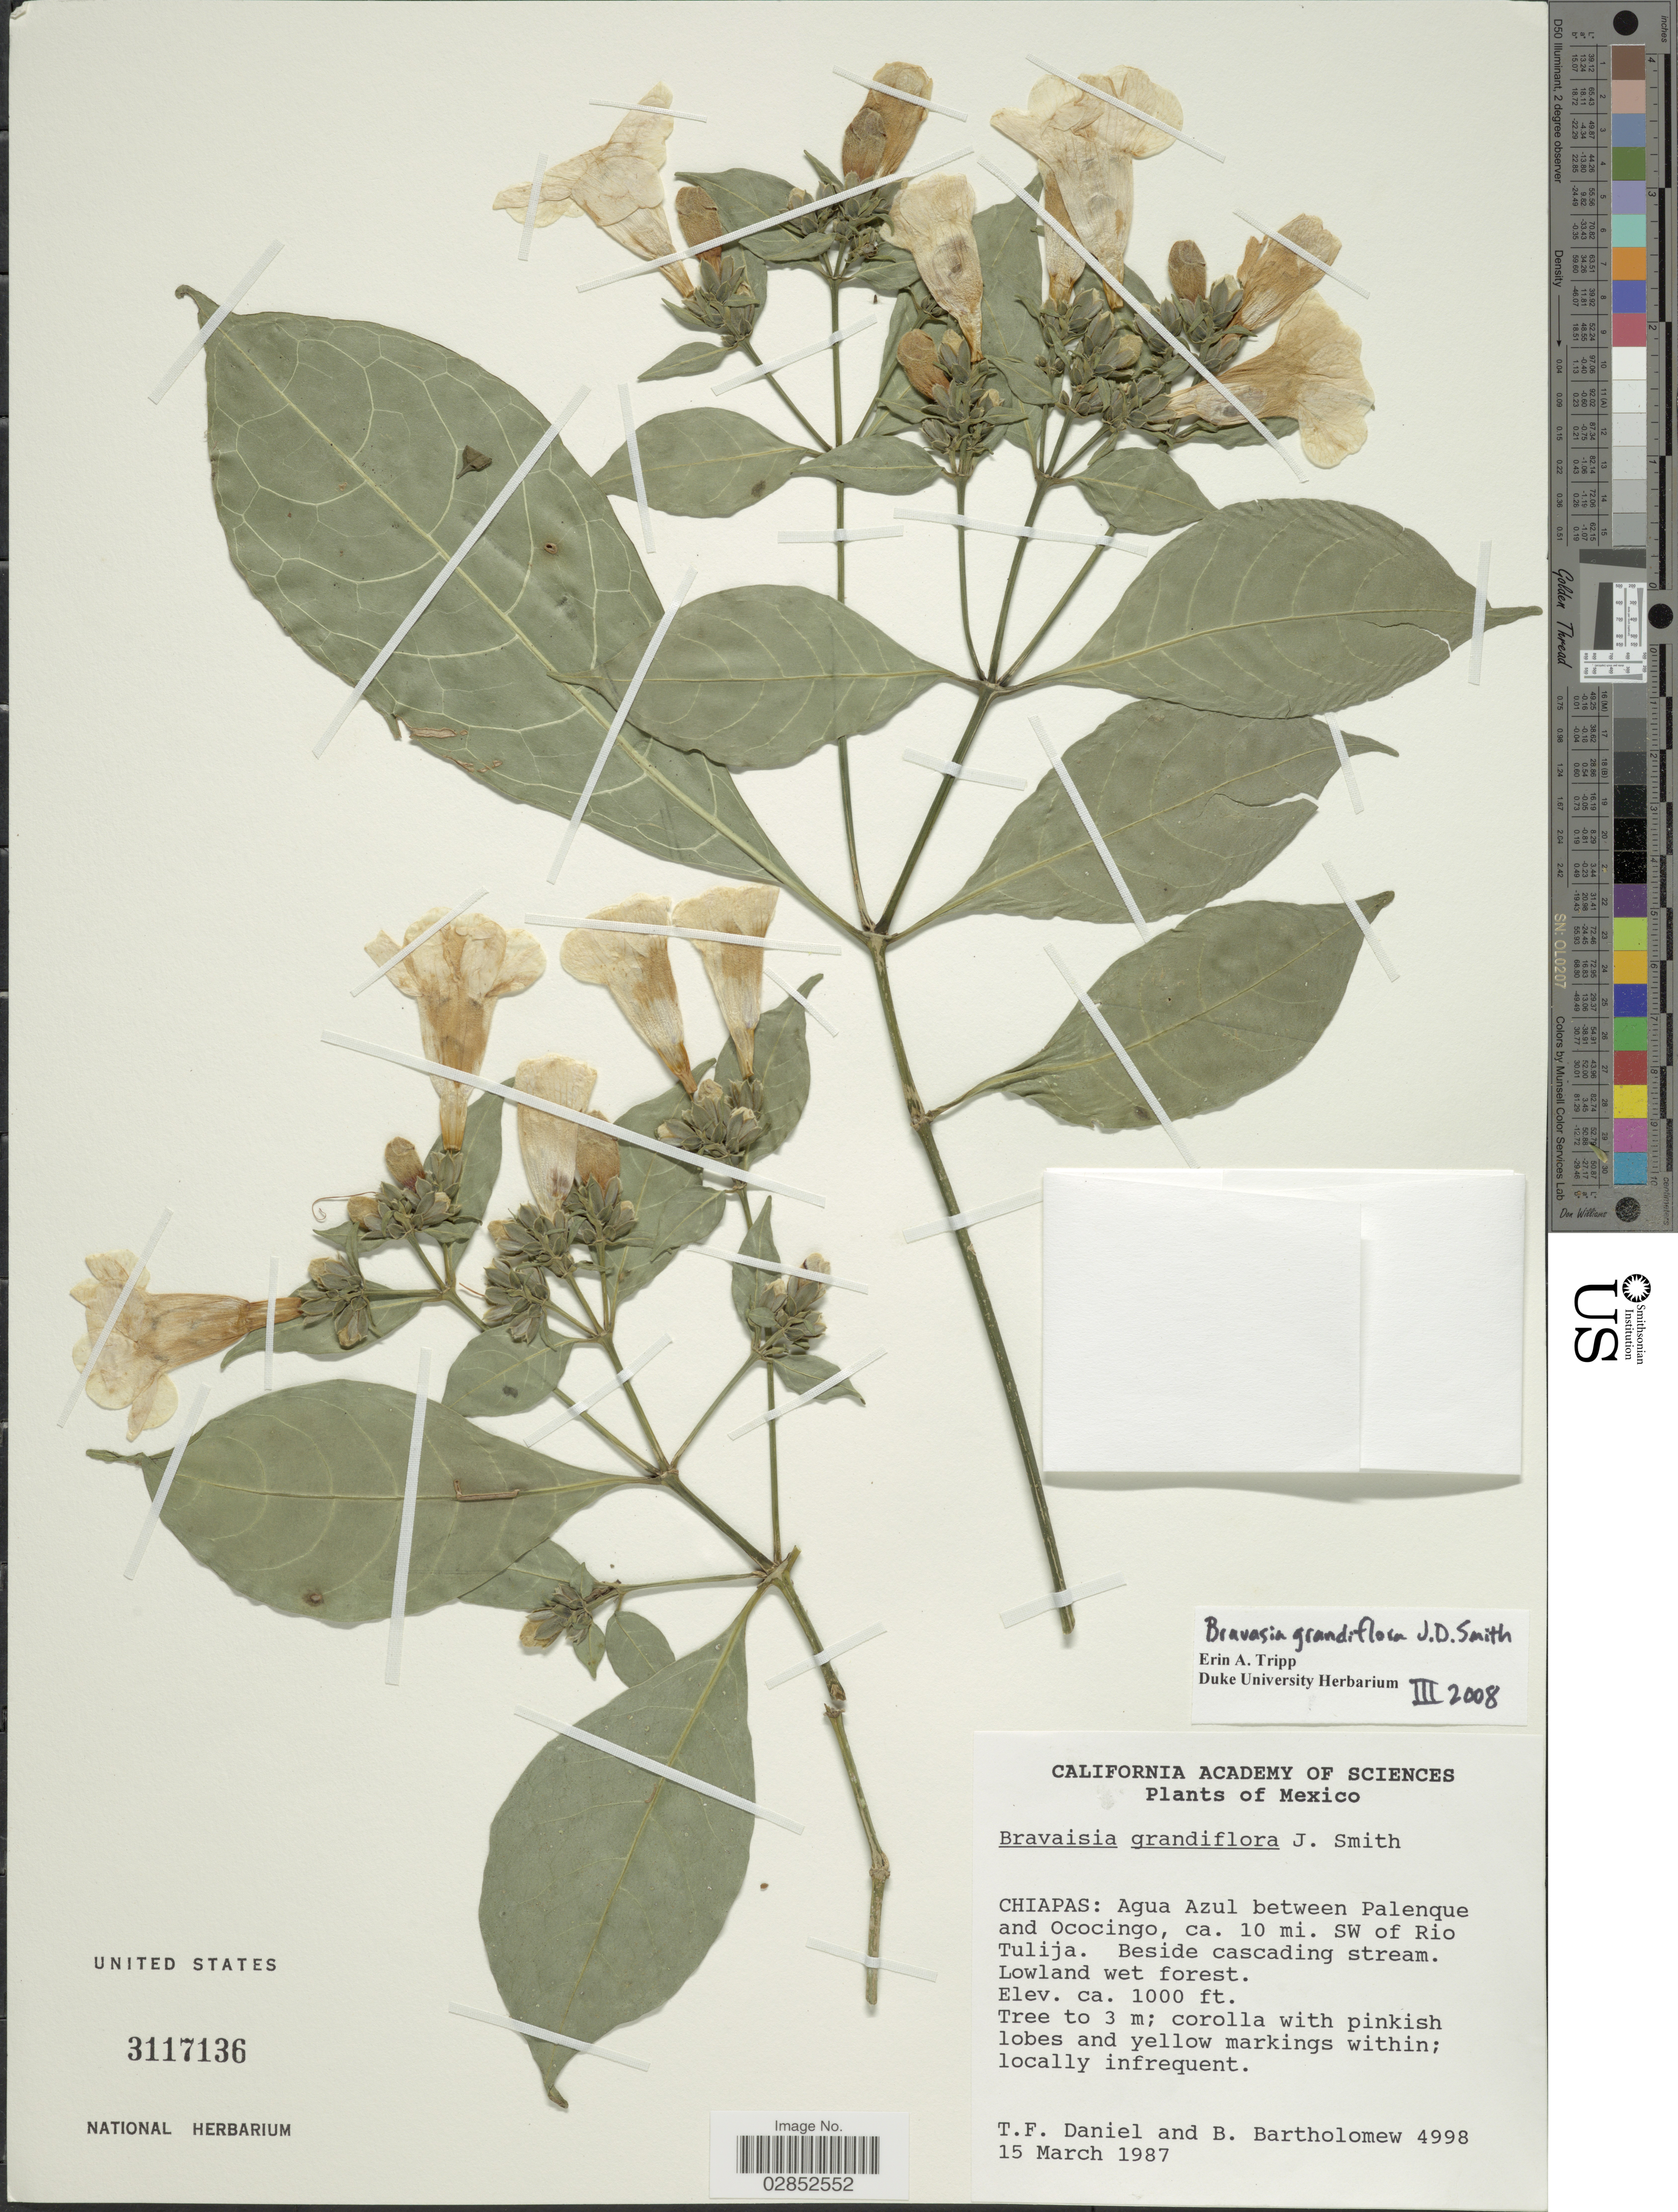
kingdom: Plantae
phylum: Tracheophyta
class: Magnoliopsida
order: Lamiales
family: Acanthaceae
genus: Bravaisia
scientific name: Bravaisia grandiflora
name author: Donn. Sm.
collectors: T. F. Daniel & B. Bartholomew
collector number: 4998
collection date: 1987-03-15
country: Mexico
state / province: Chiapas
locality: Agua Azul between Palenque and Ococingo, ca. 10 mi. SW of Rio Tulija.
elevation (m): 305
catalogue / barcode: US 3117136